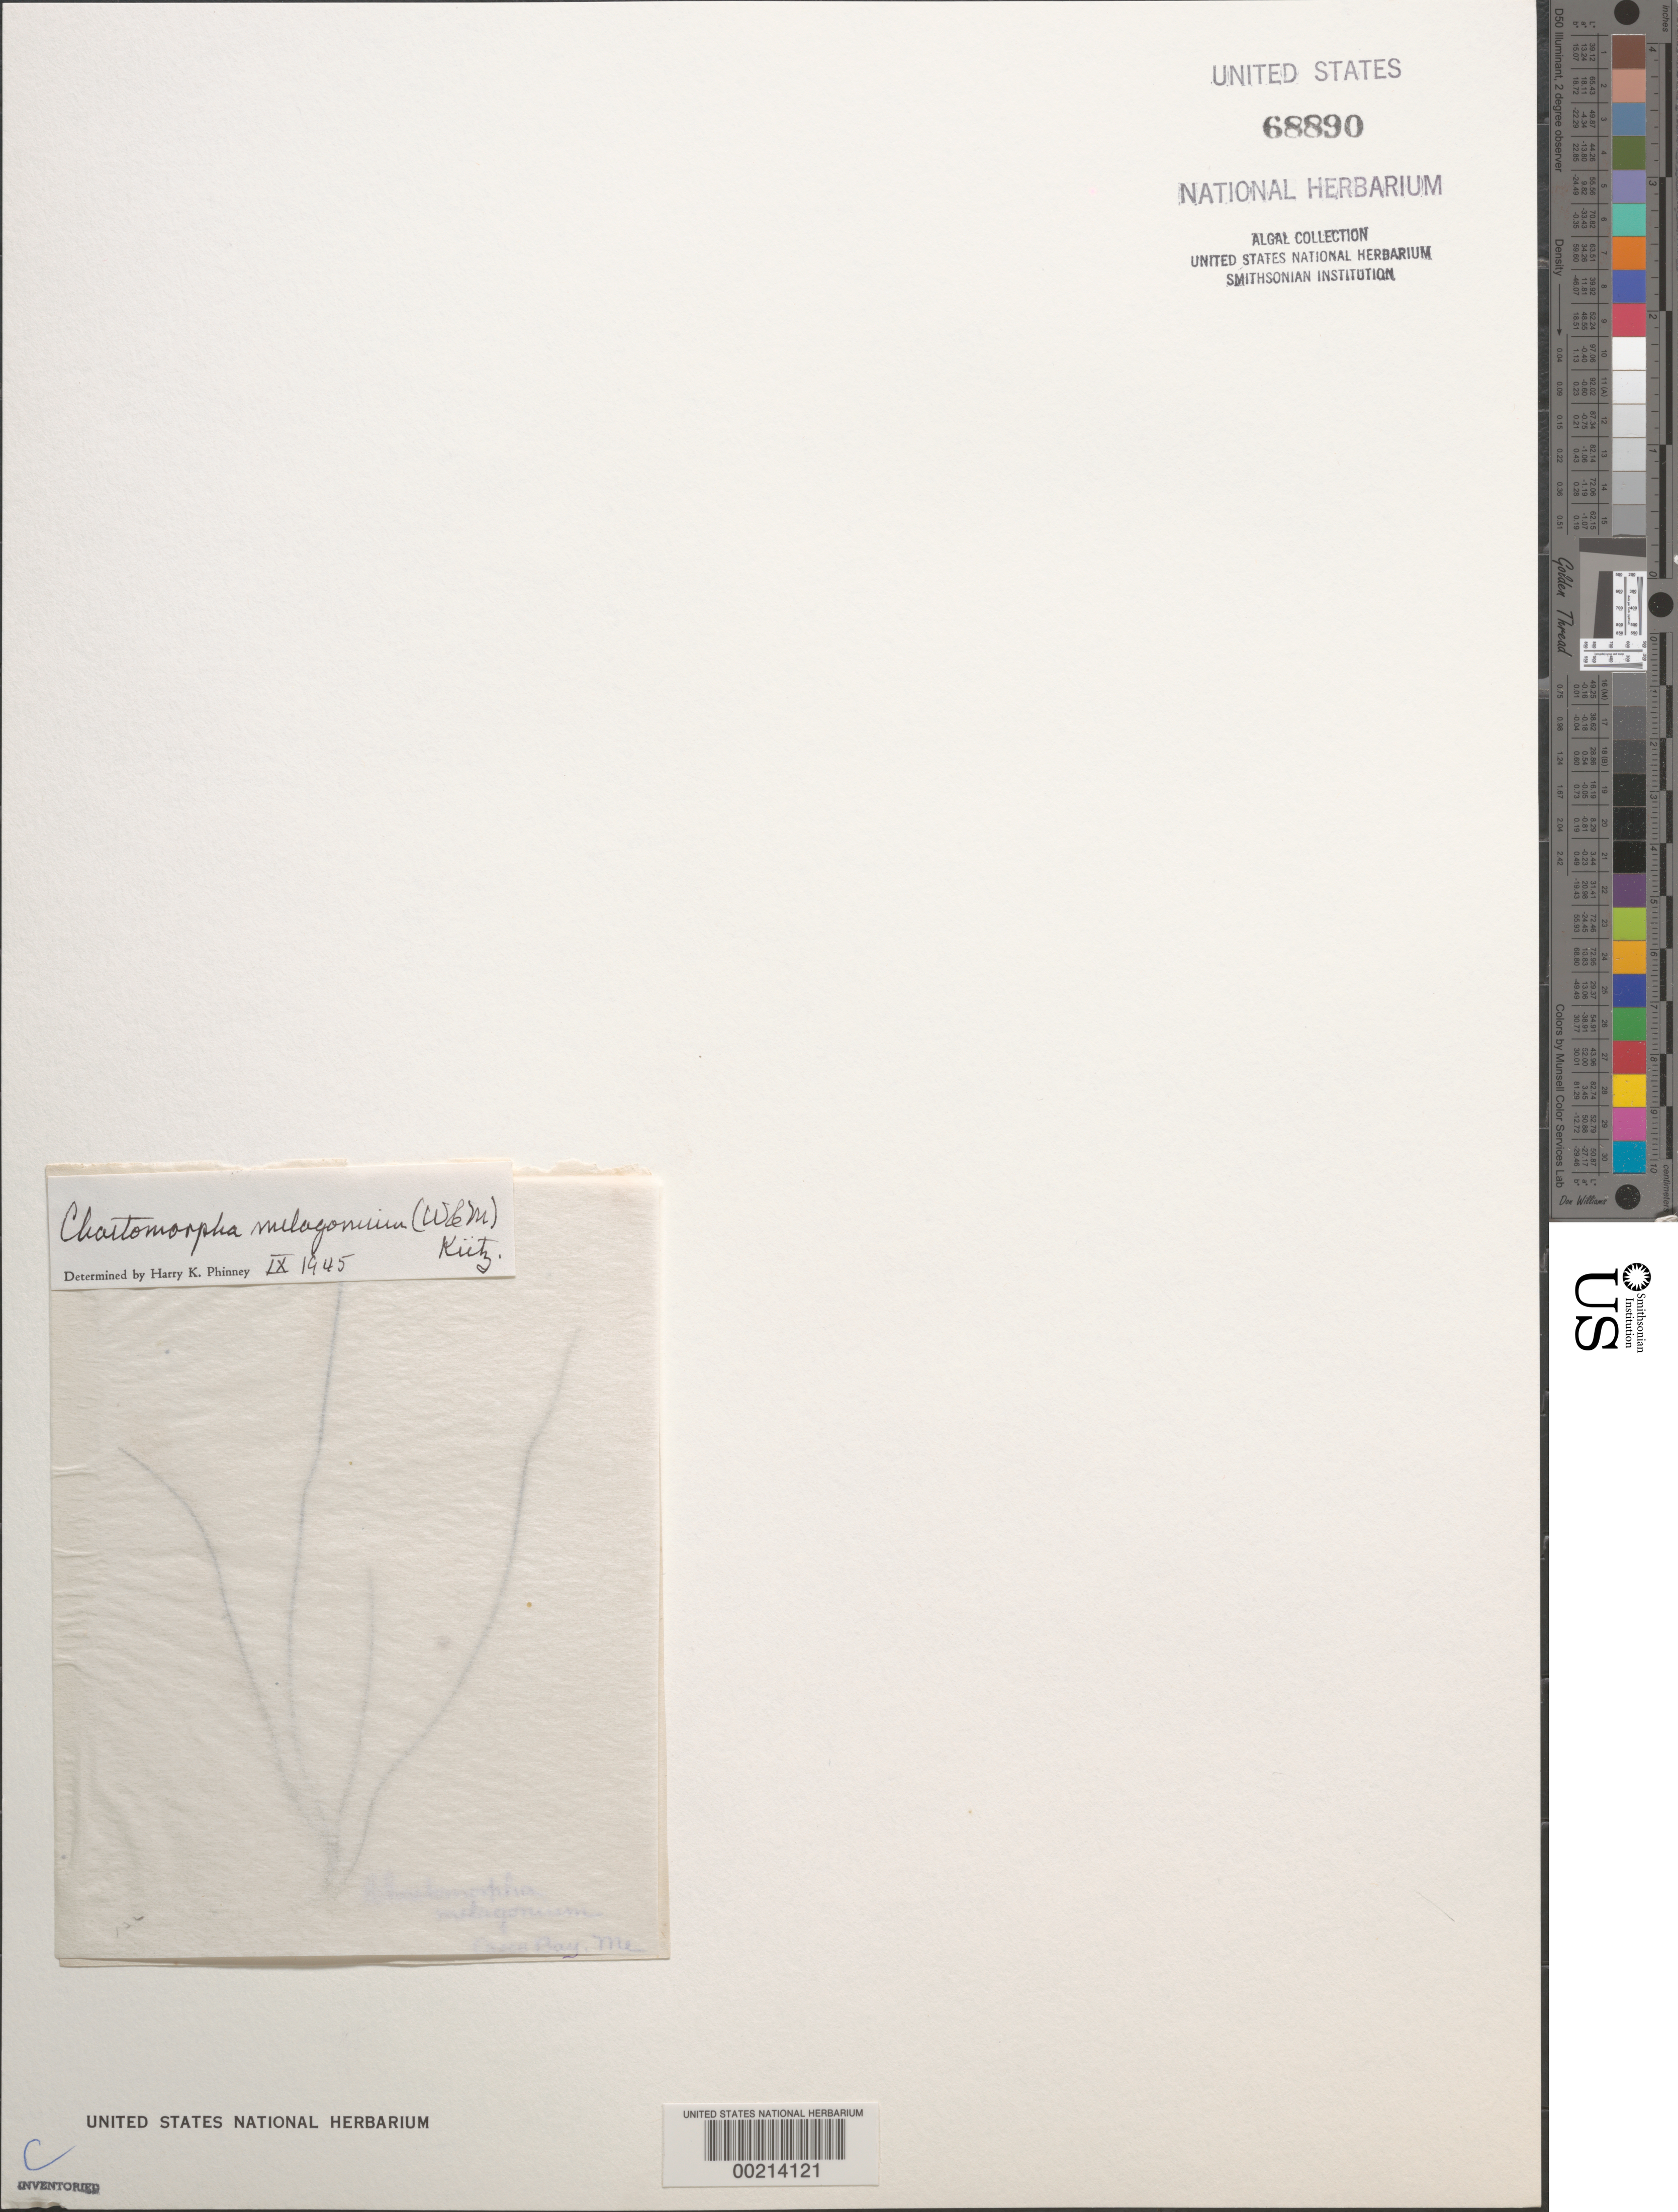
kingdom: Plantae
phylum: Chlorophyta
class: Ulvophyceae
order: Cladophorales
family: Cladophoraceae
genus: Chaetomorpha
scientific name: Chaetomorpha melagonium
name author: (F. Weber & D. Mohr) Kützing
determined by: Phinney, H. K.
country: United States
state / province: Maine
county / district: Cumberland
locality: Casco Bay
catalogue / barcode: US 68890